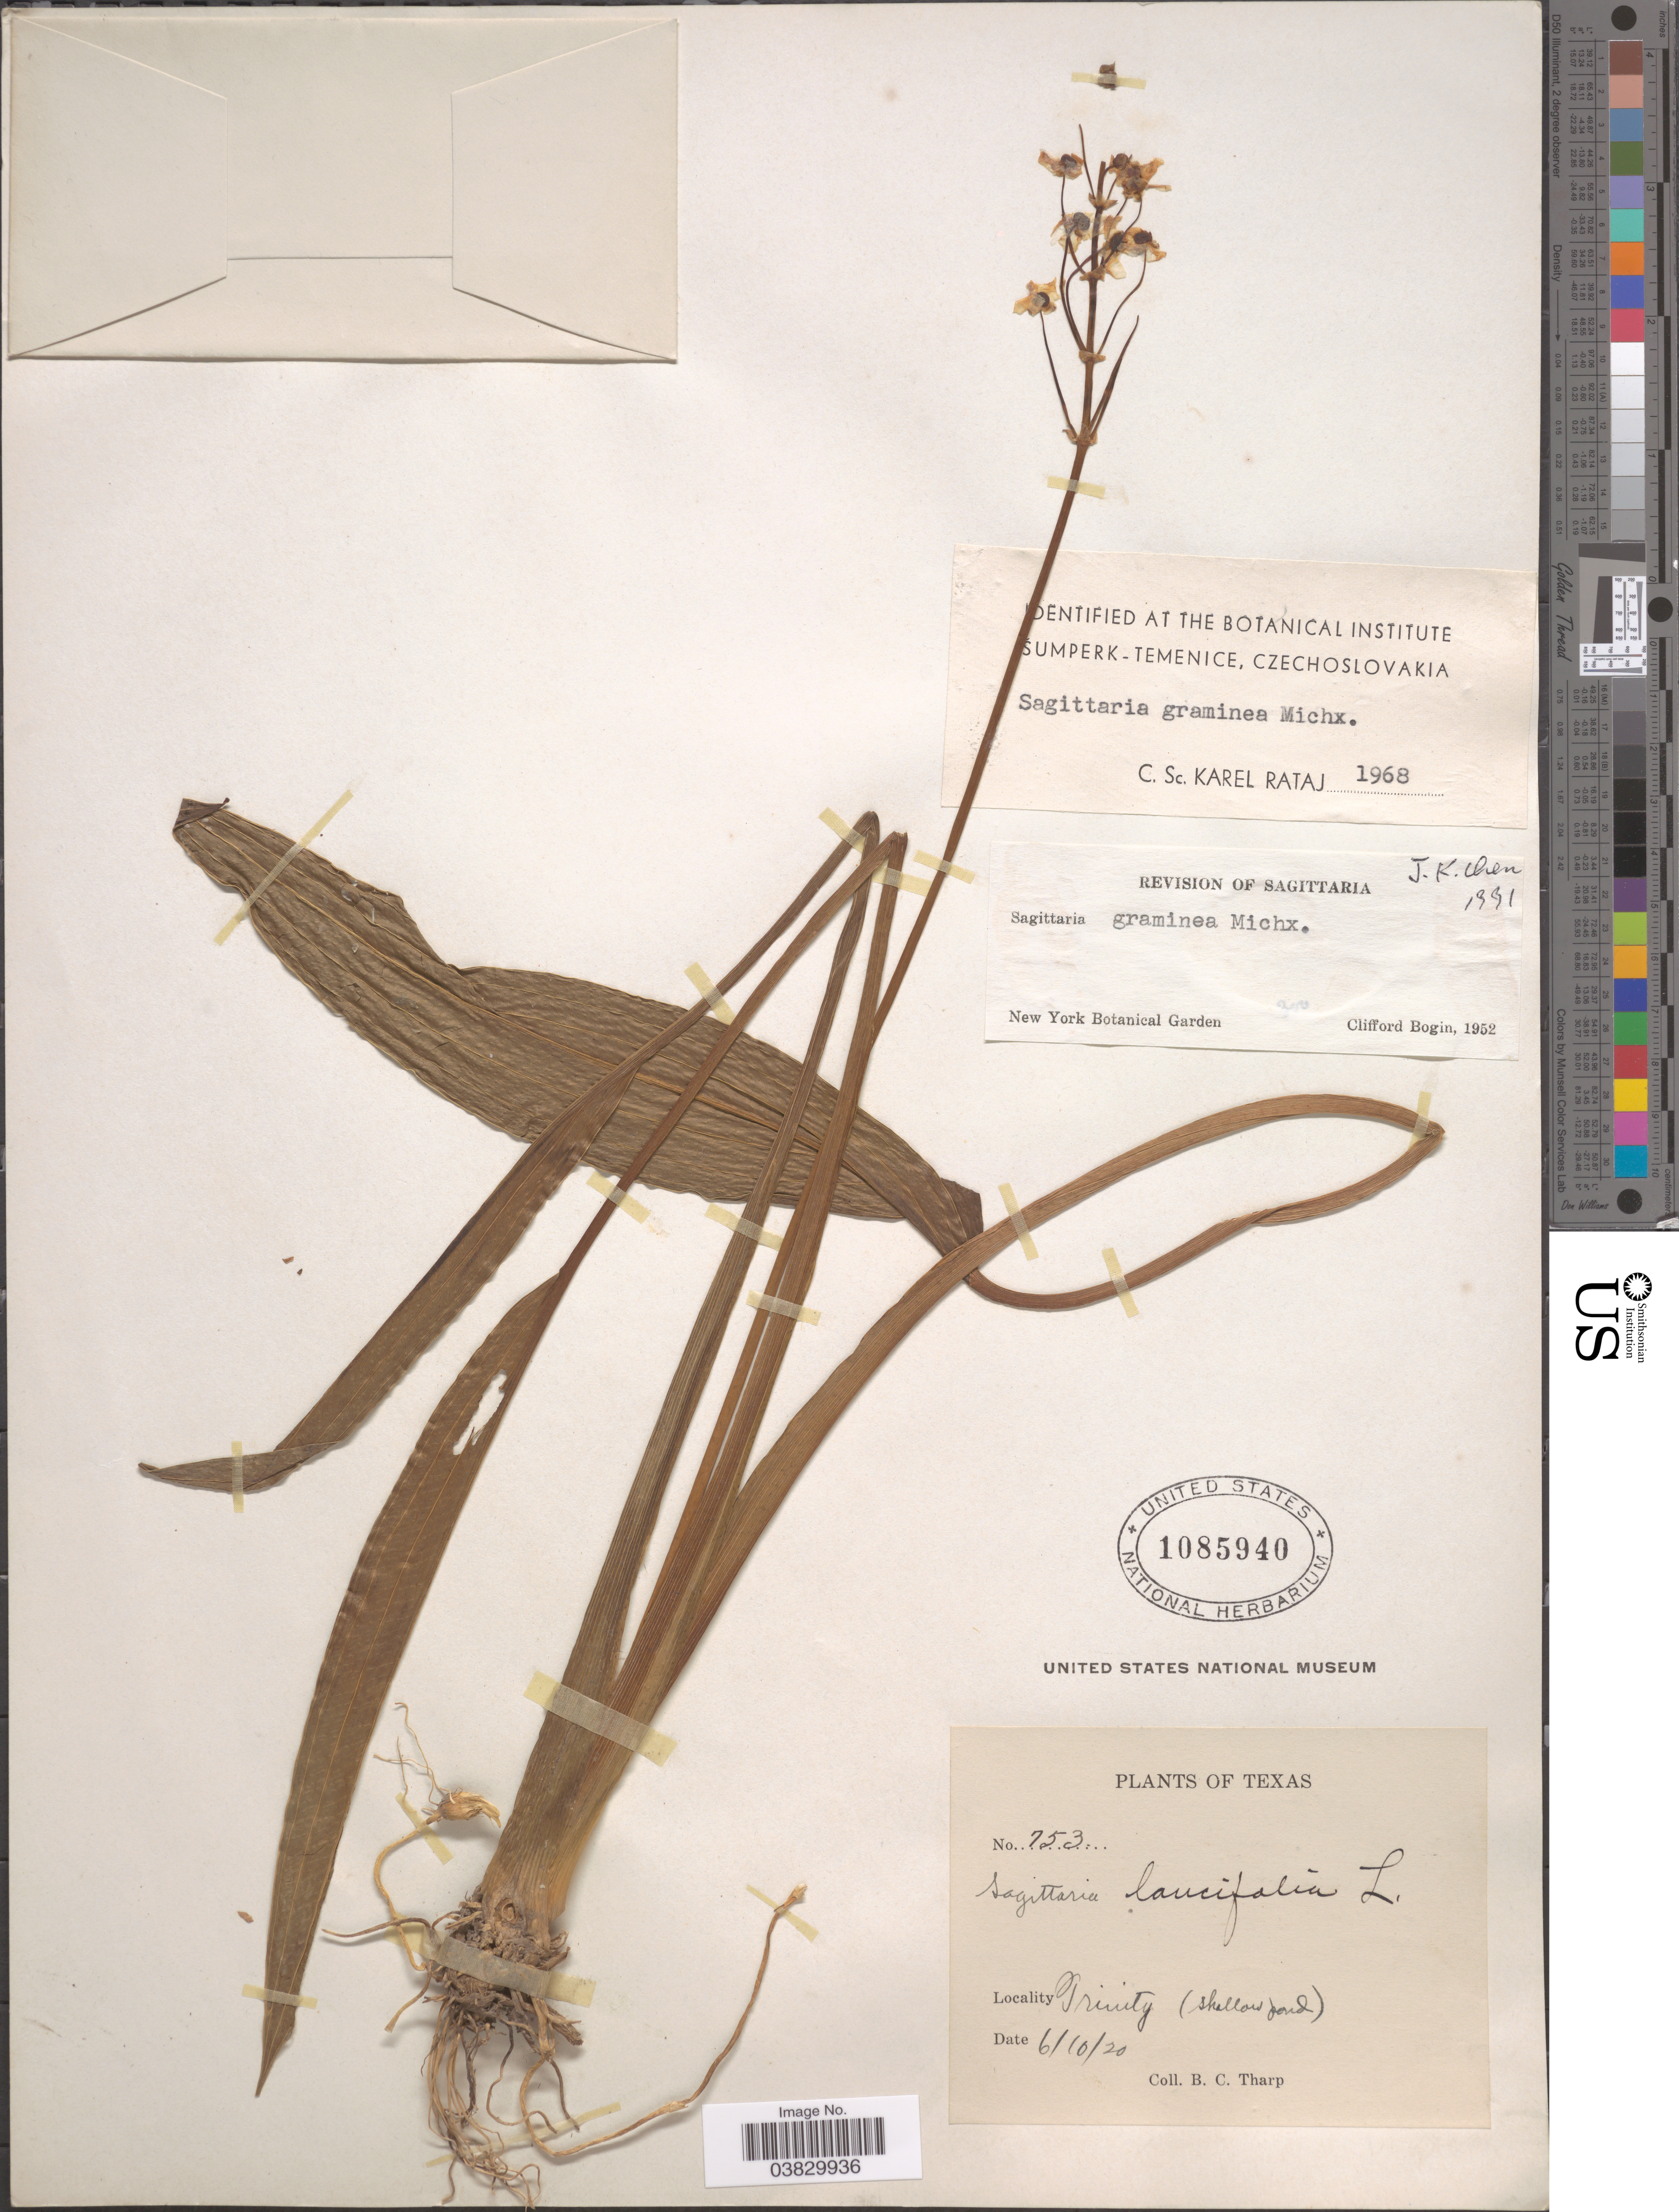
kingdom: Plantae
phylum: Tracheophyta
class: Liliopsida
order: Alismatales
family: Alismataceae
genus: Sagittaria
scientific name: Sagittaria graminea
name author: Michx.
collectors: B. C. Tharp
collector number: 753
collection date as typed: Transcribed d/m/y: 10/6/20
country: United States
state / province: Texas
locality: Trinity (shallow pond).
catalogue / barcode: US 1085940